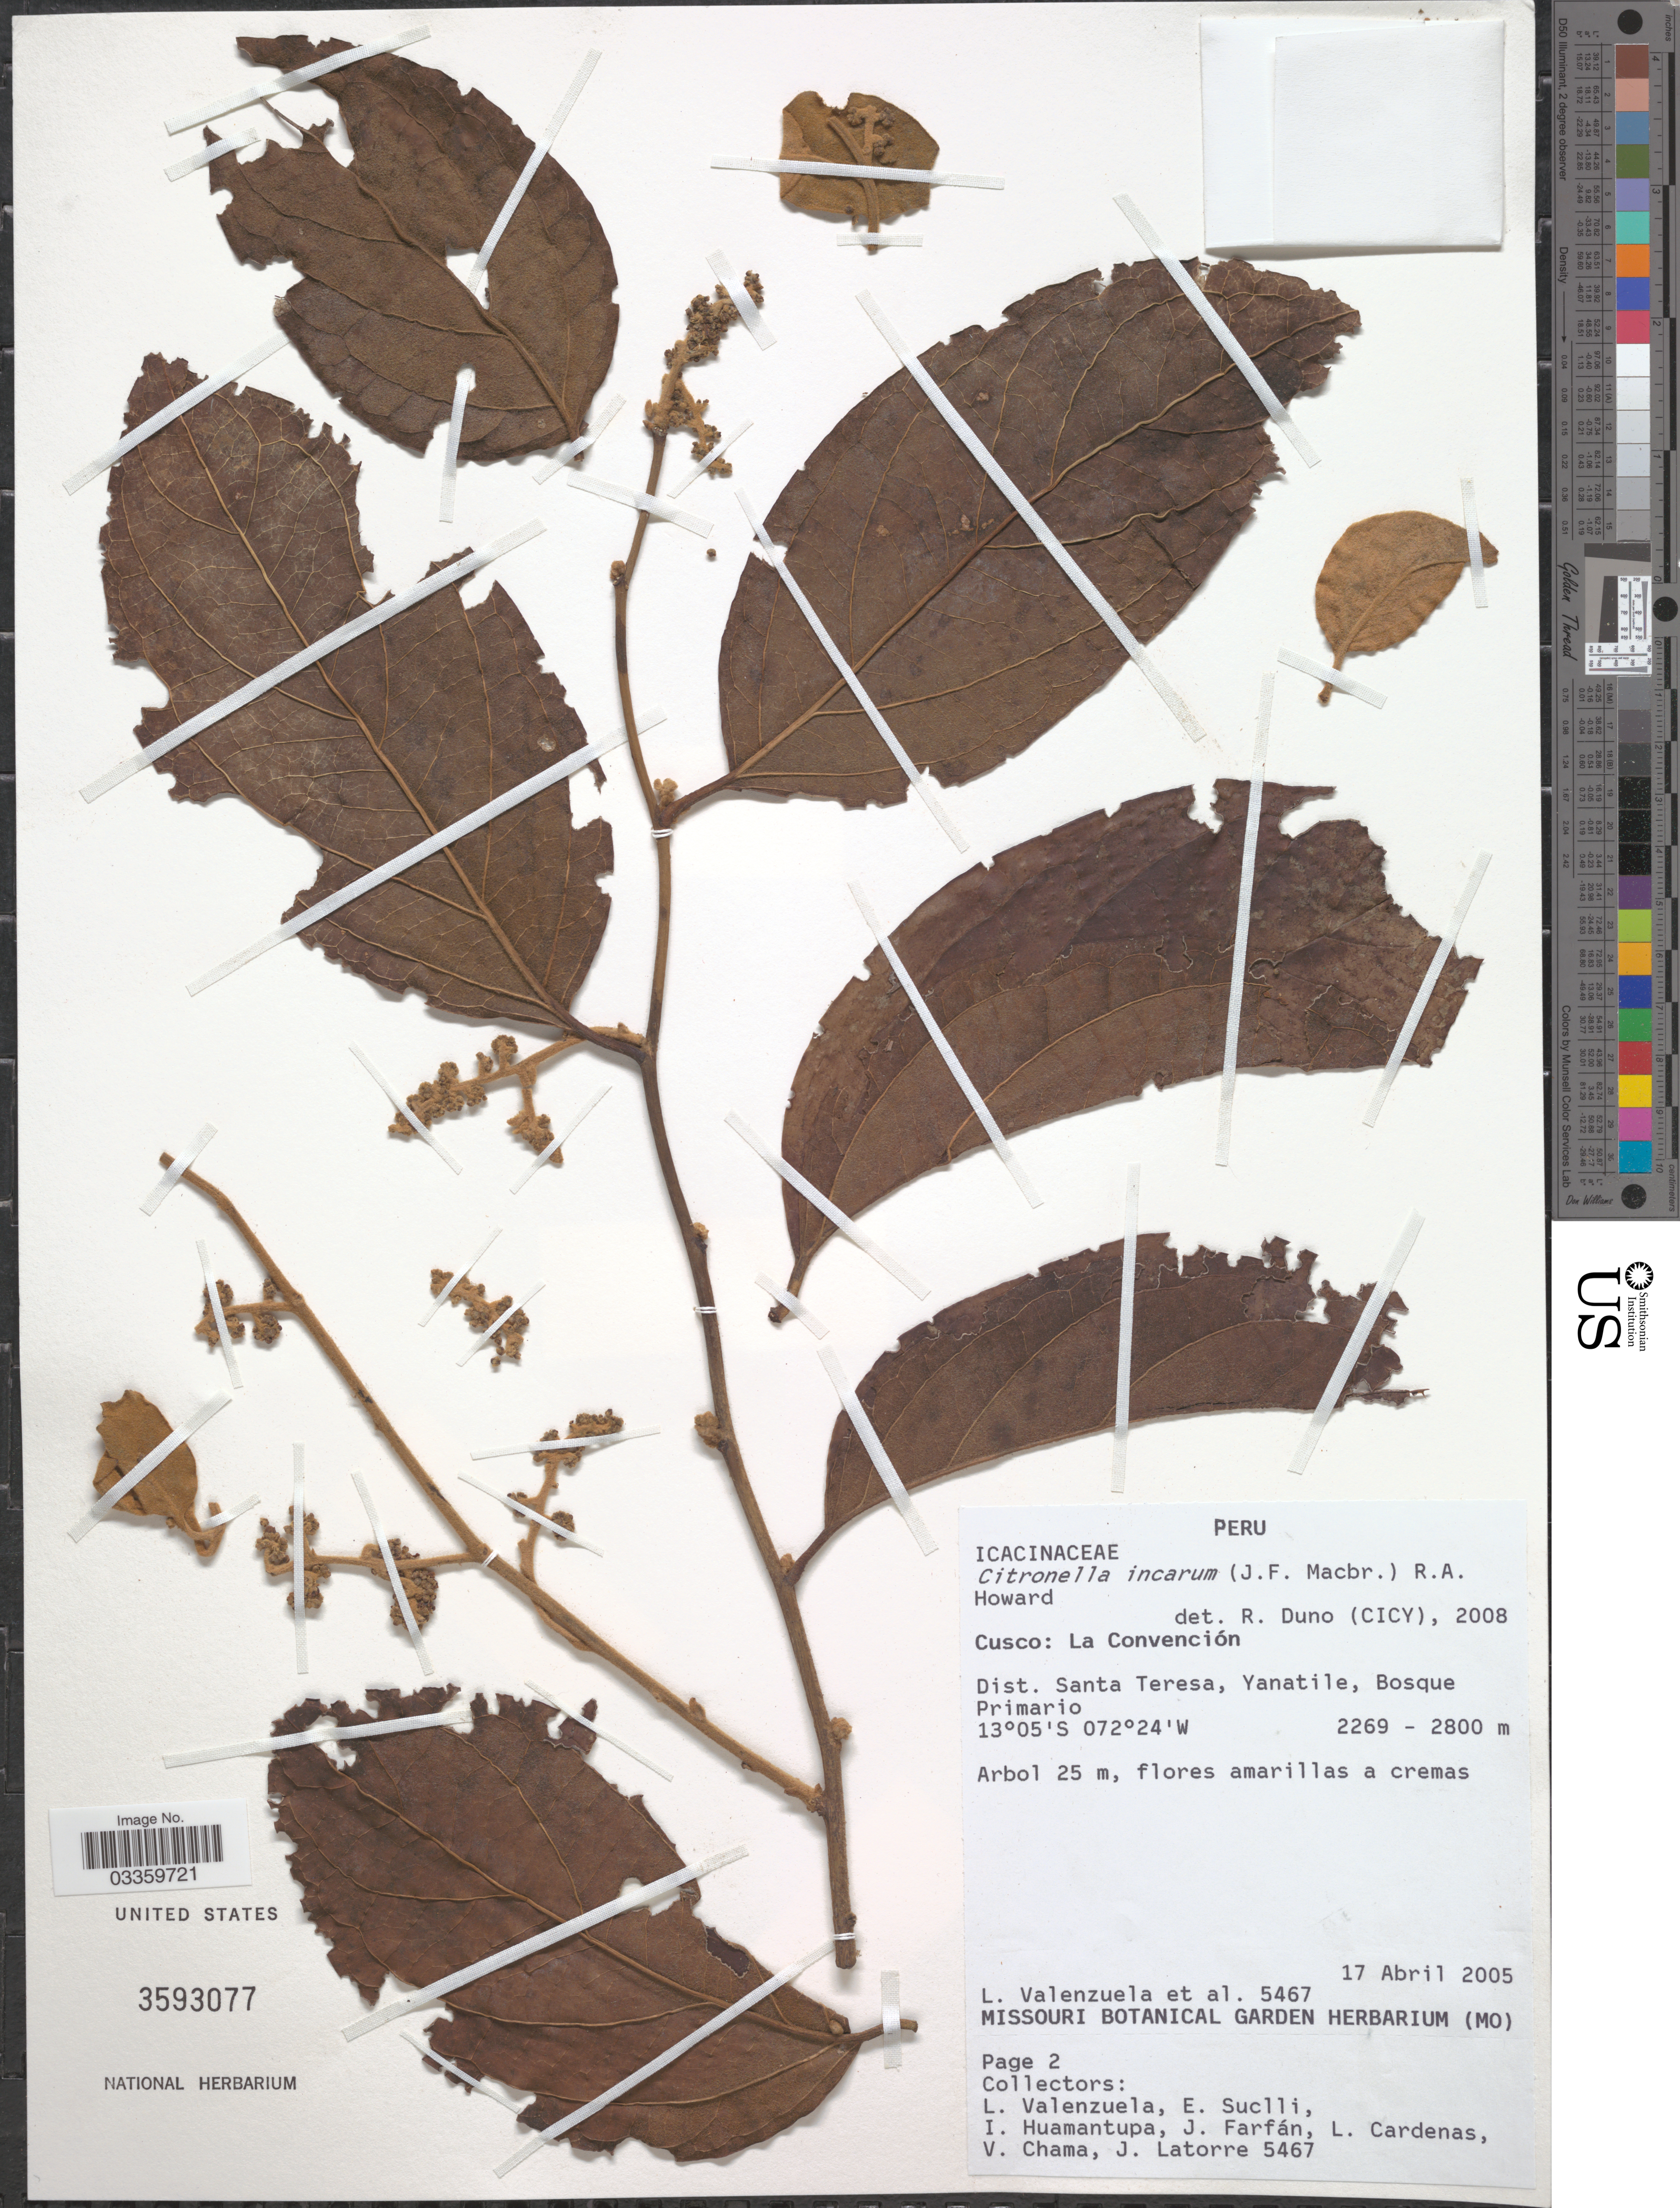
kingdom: Plantae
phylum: Tracheophyta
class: Magnoliopsida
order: Cardiopteridales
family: Cardiopteridaceae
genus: Citronella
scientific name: Citronella incarum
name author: (J.F. Macbr.) R.A. Howard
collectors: L. Valenzuela, E. Suclli, I. Huamantupa, J. Farfán & et al.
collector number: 5467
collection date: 2005-04-17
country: Peru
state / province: Cusco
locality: La Convención, Dist. Santa Teresa, Yanatile.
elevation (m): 2269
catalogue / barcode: US 3593077